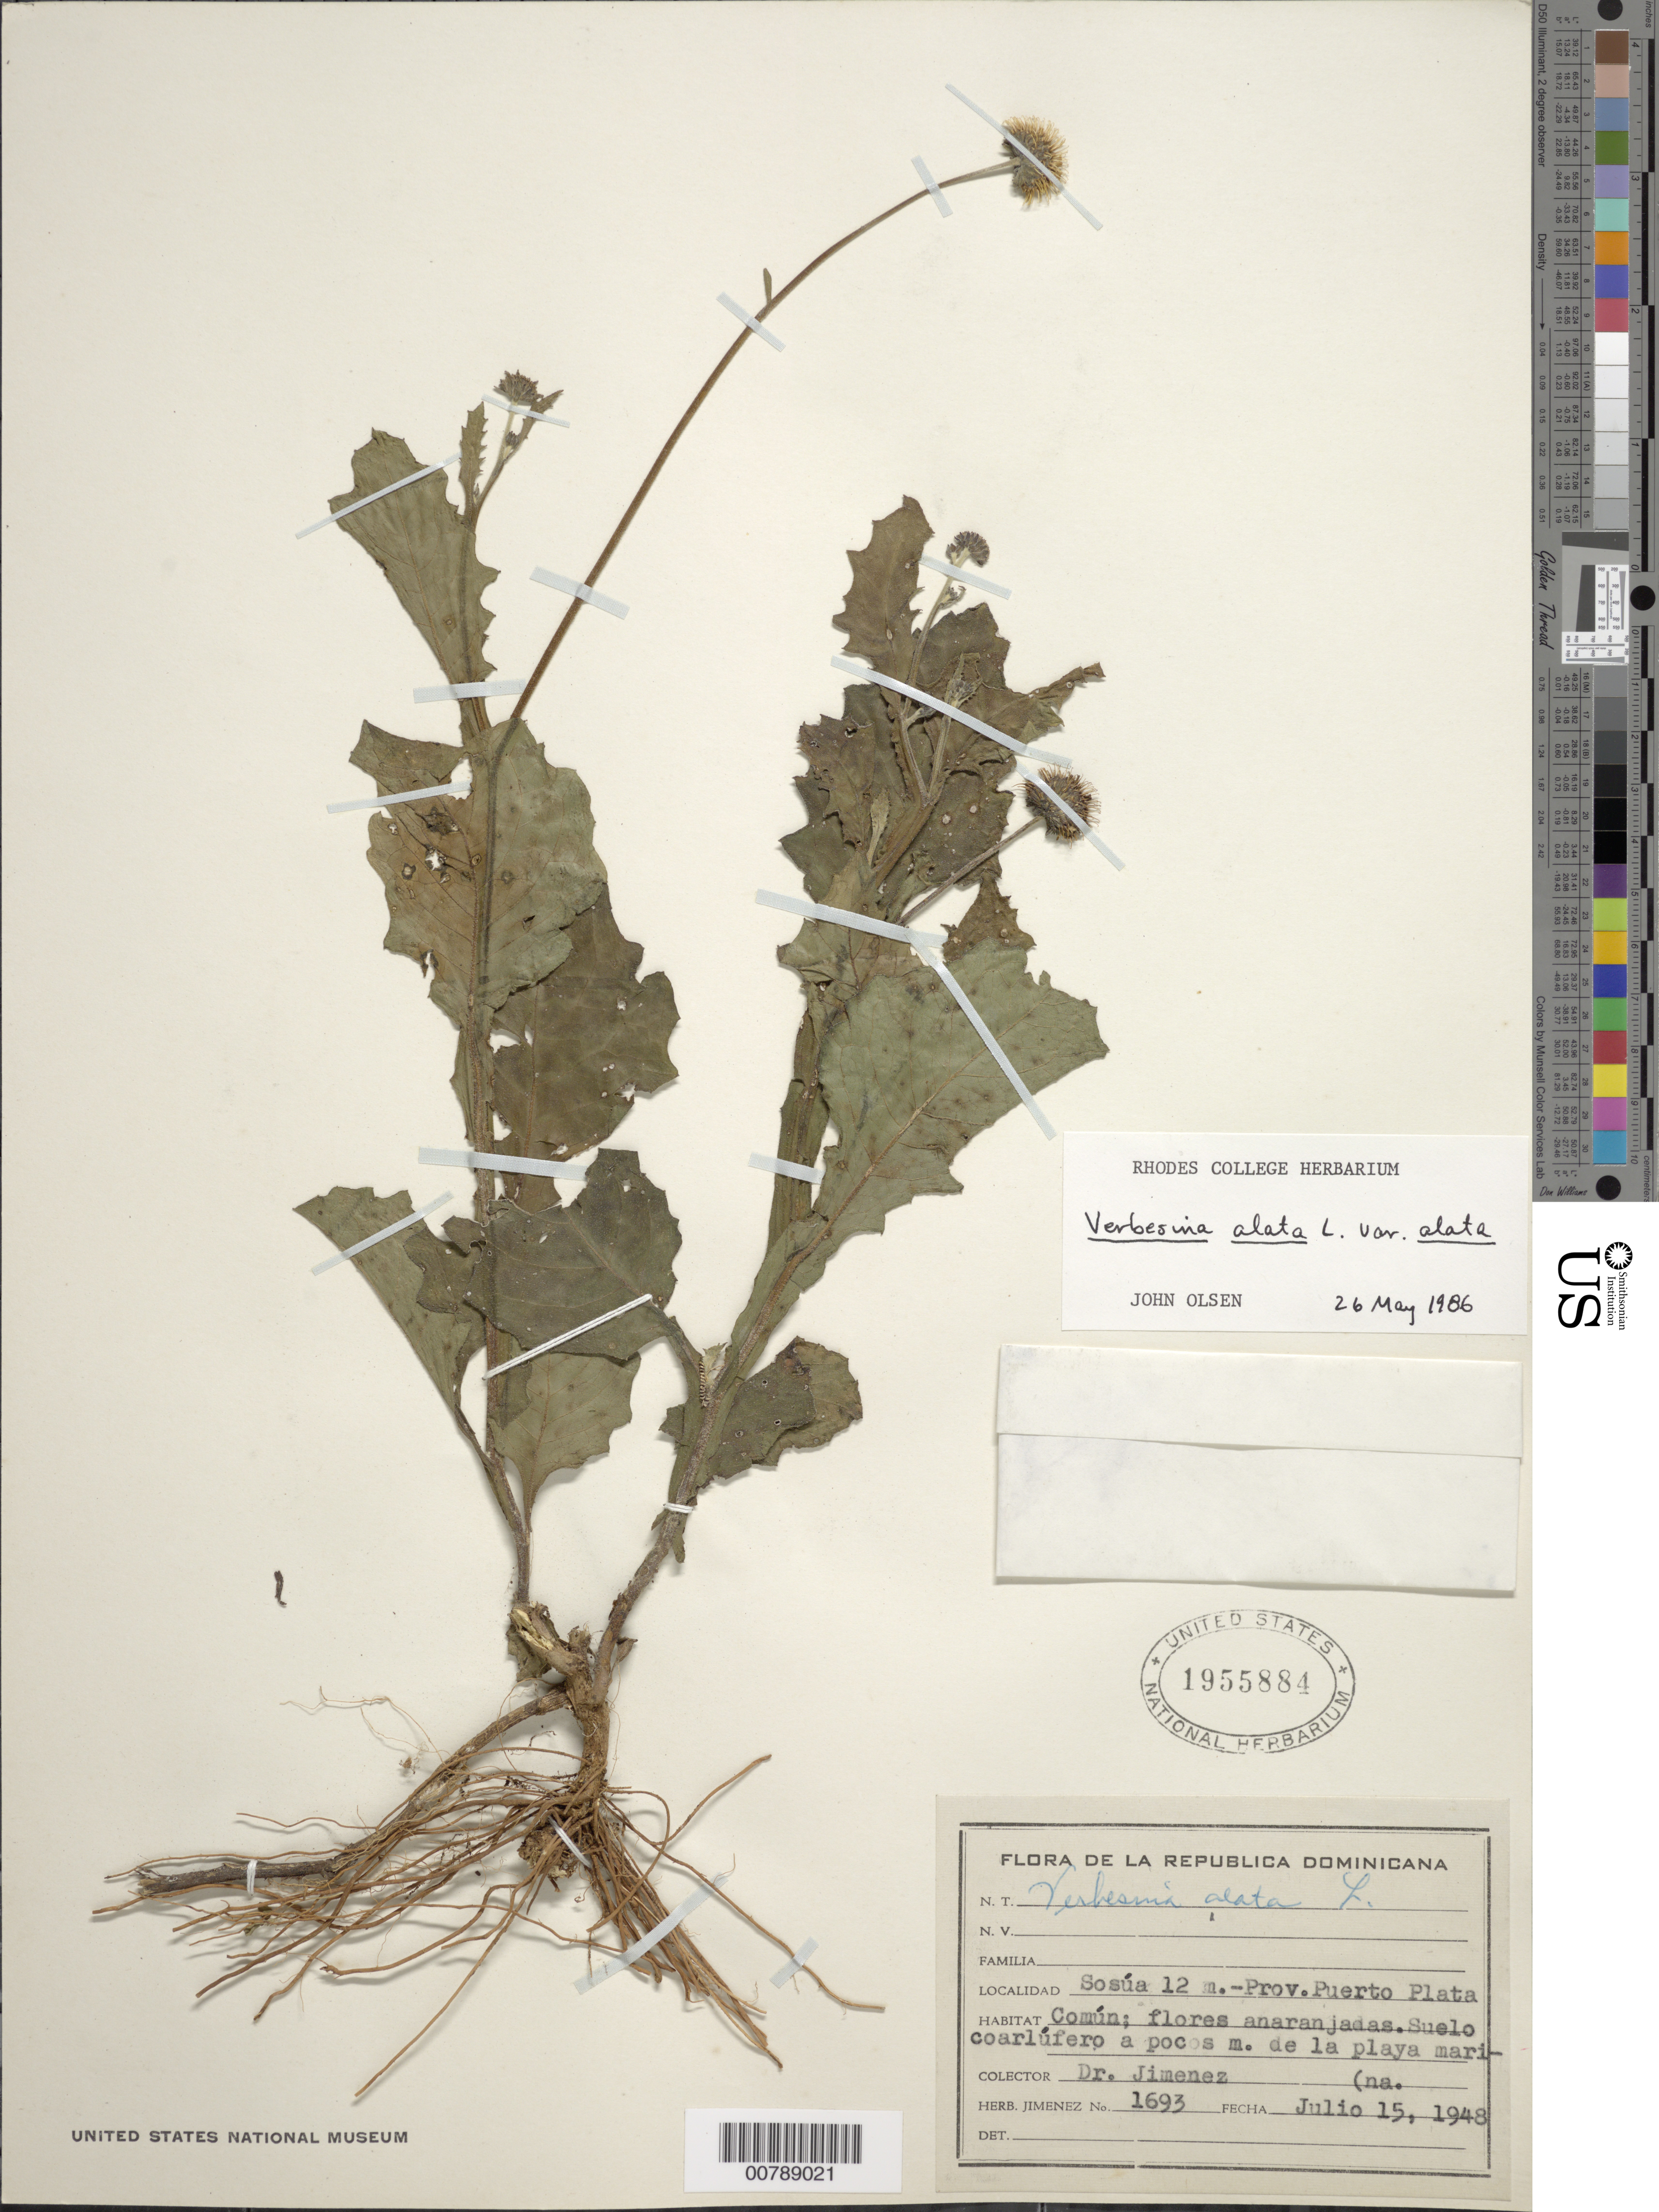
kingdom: Plantae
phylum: Tracheophyta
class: Magnoliopsida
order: Asterales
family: Asteraceae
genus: Verbesina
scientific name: Verbesina alata var. alata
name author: L.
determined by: Olsen, J.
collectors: J. J. Jiménez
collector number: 1693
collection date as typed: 15 Jul 1948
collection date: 1948-07-15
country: Dominican Republic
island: Hispaniola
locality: Sosúa 12 m. Provincia Puerto Plata. Suelo coarlúfero a pocos m de la playa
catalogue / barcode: US 1955884